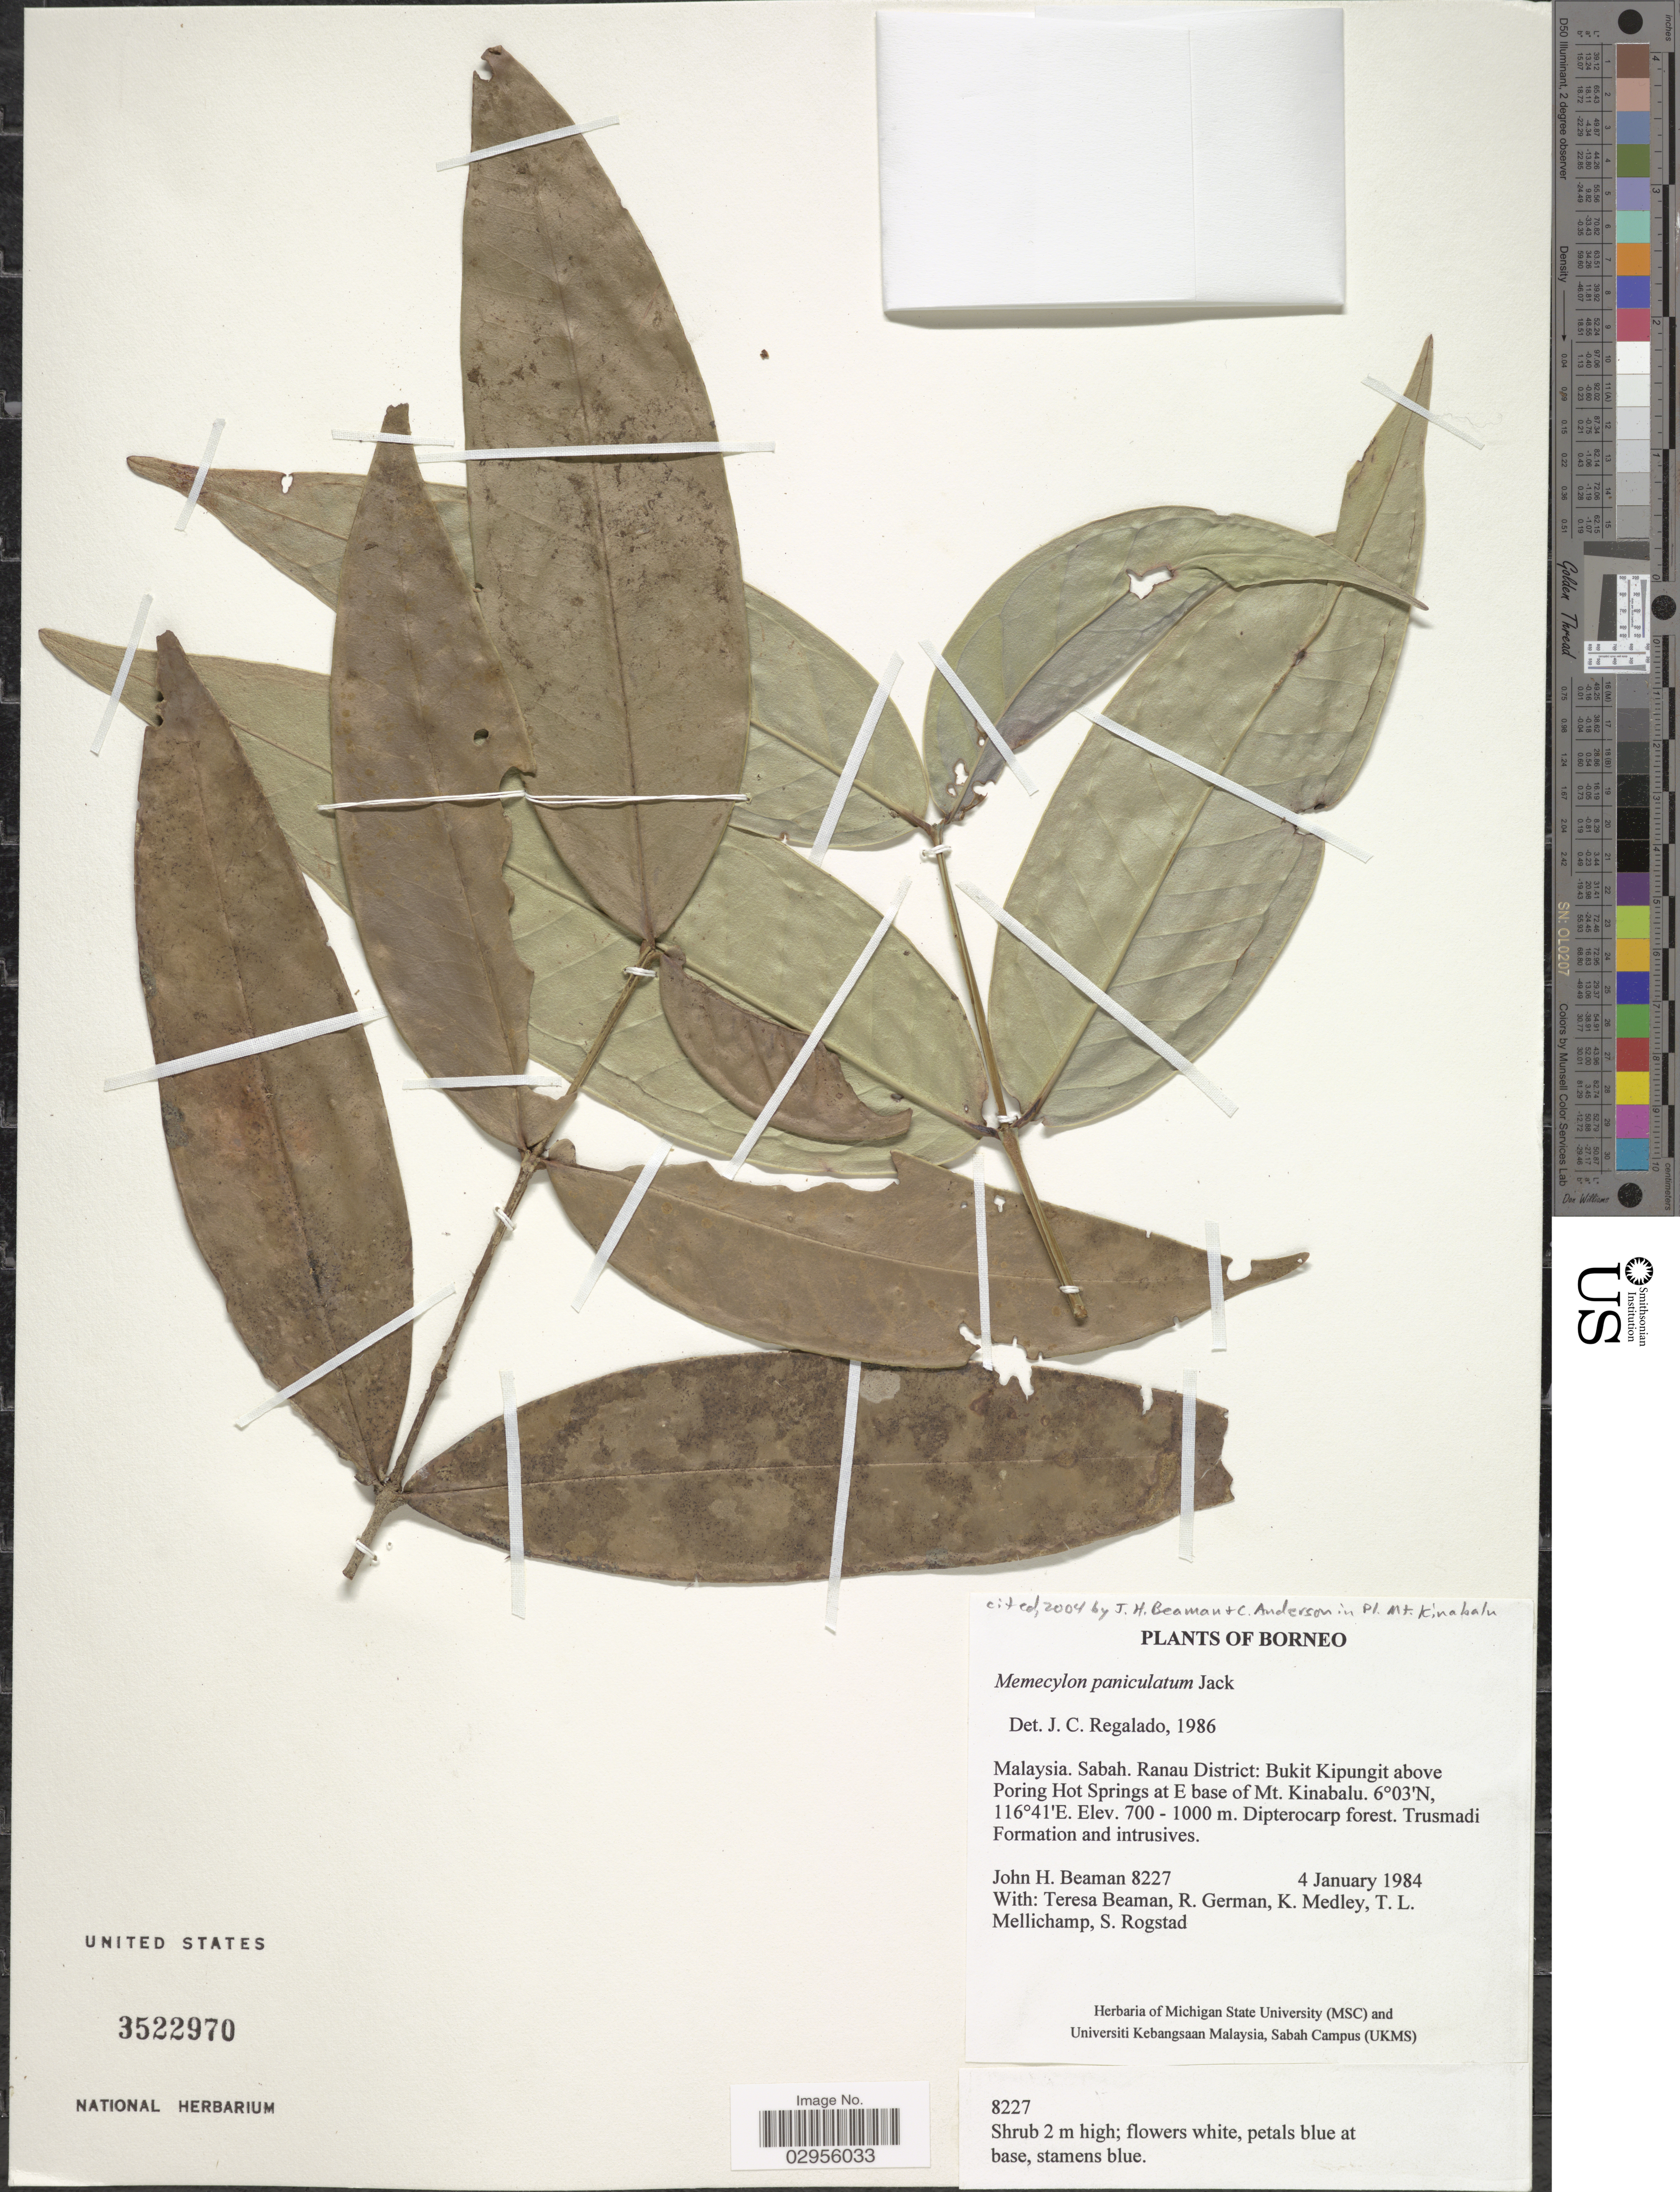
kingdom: Plantae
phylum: Tracheophyta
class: Magnoliopsida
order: Myrtales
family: Melastomataceae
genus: Memecylon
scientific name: Memecylon paniculatum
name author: Jack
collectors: J. H. Beaman, T. Beaman, R. German, K. Medley & et al.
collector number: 8227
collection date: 1984-01-04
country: Malaysia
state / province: Sabah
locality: Borneo. Ranau District: Bukit Kipung above Poring Hot Springs at E base of Mt. Kinabalu.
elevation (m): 700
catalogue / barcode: US 3522970